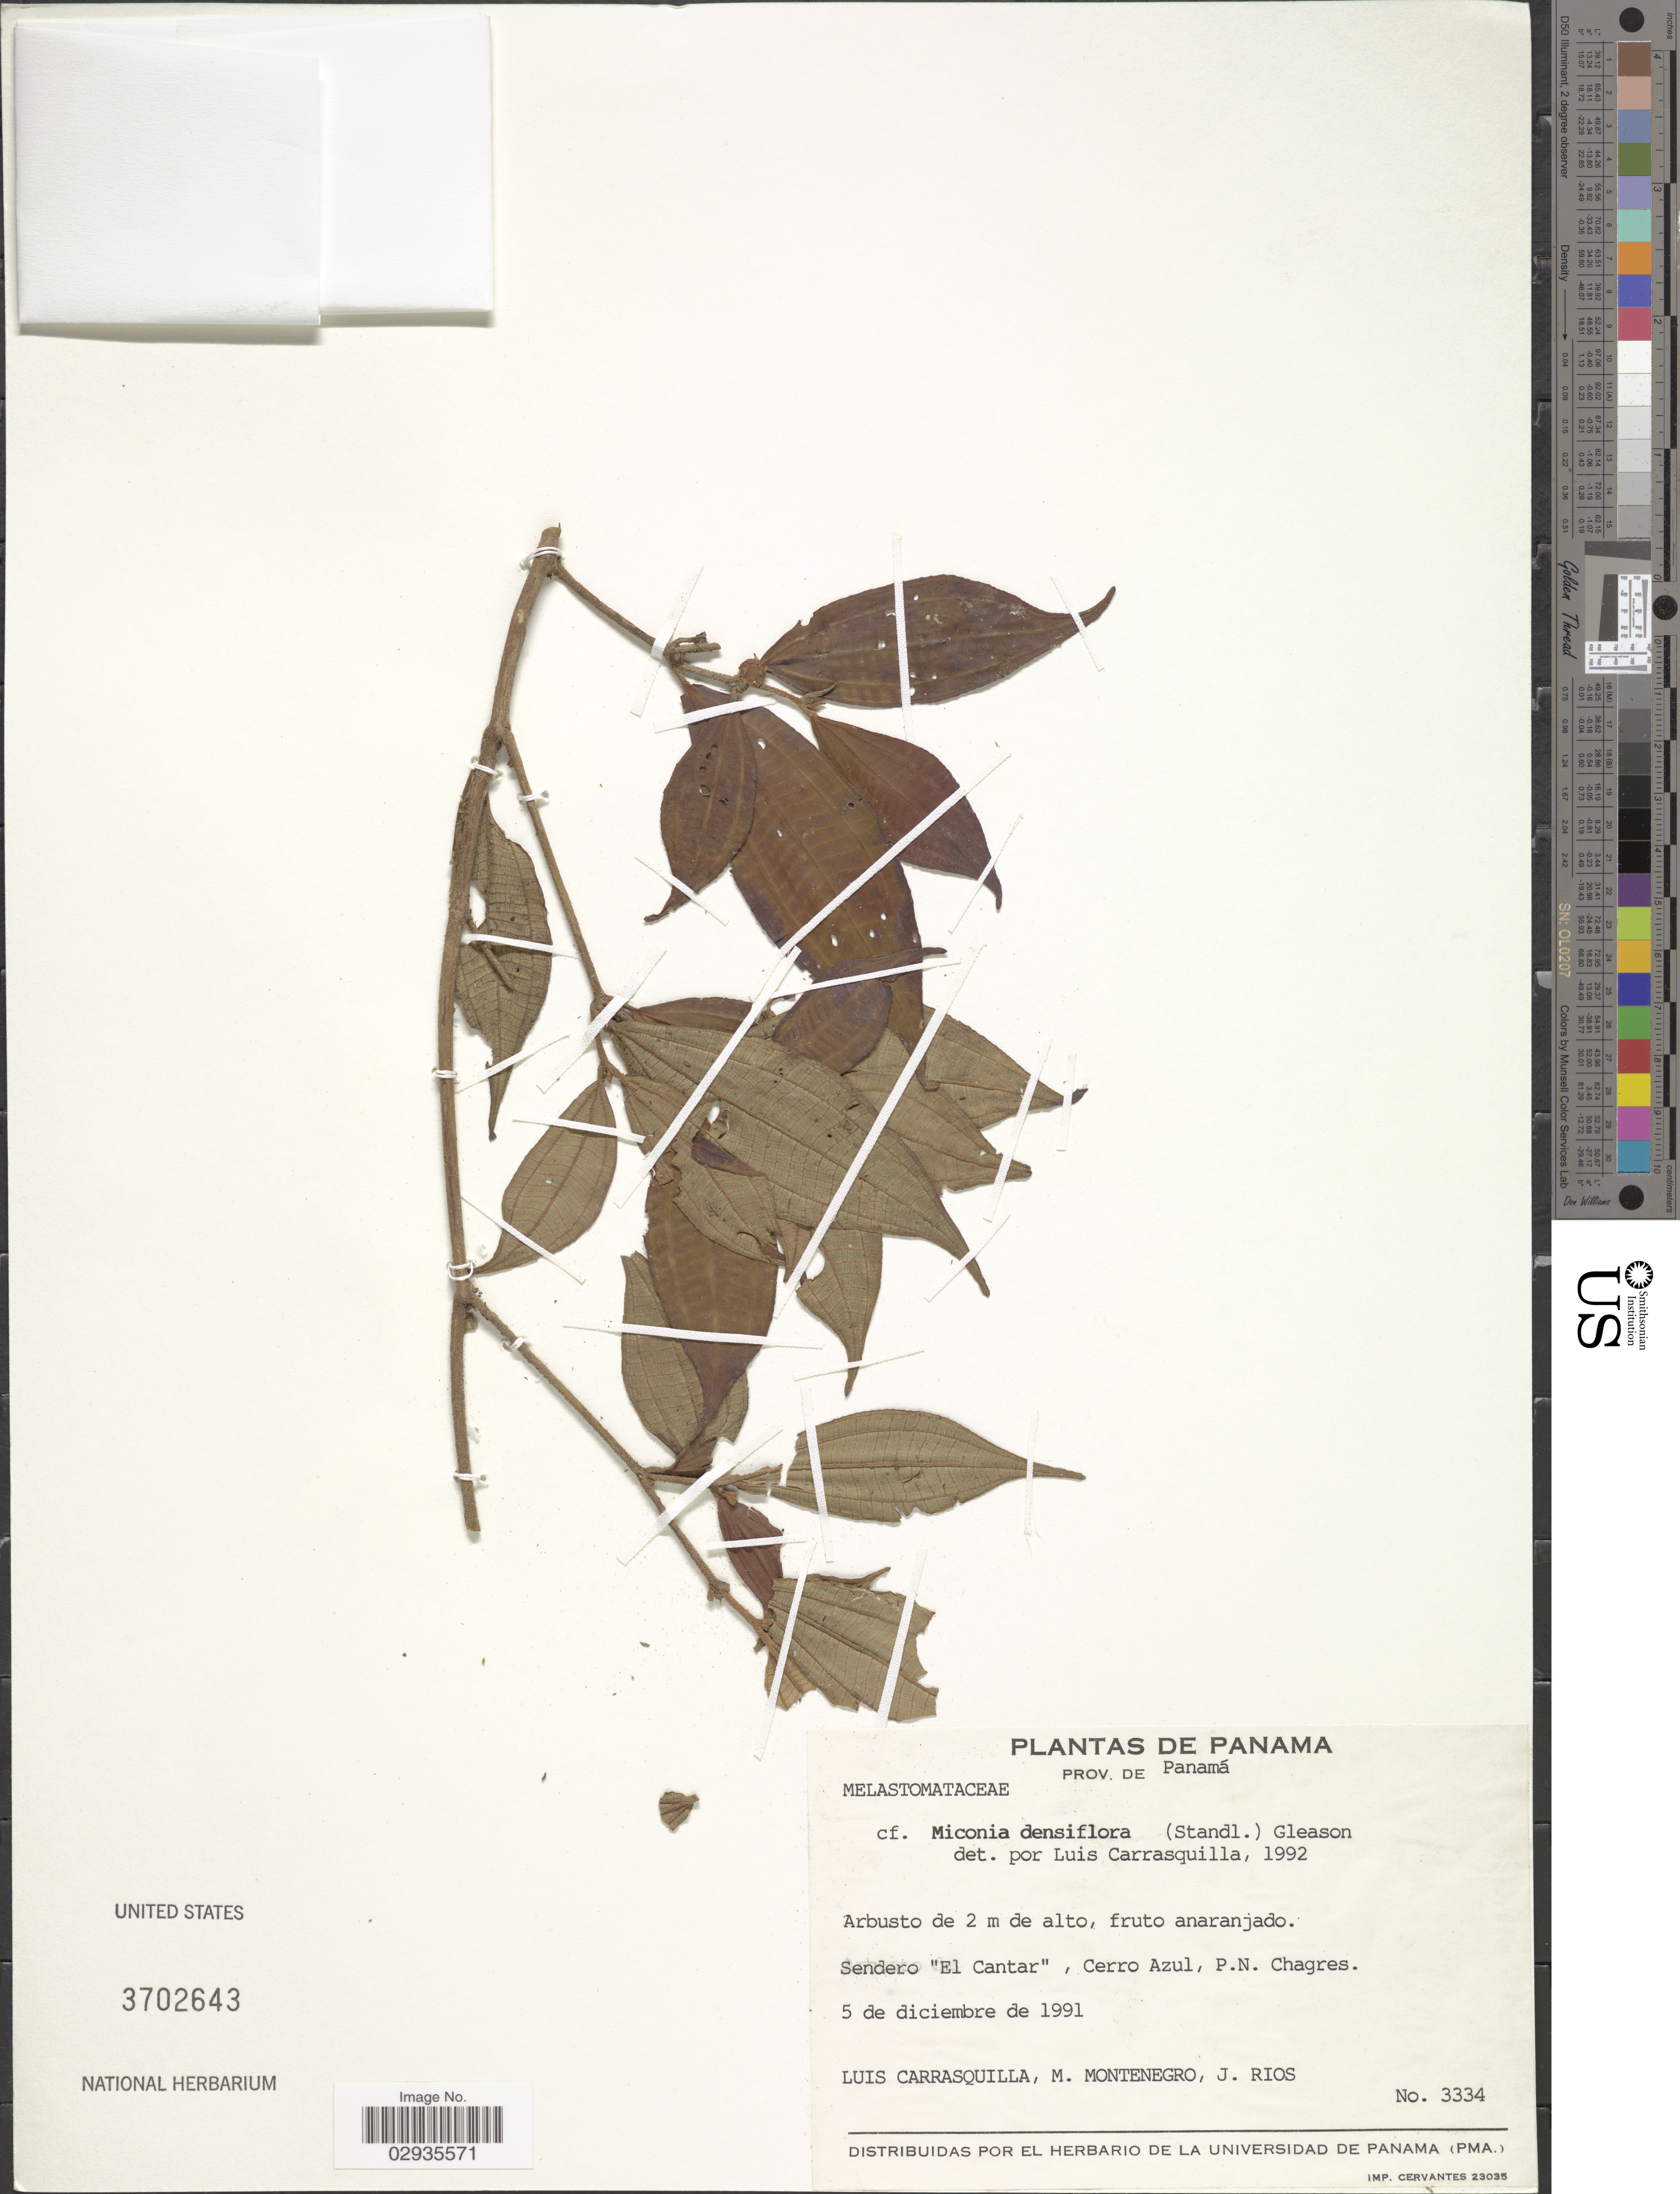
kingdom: Plantae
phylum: Tracheophyta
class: Magnoliopsida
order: Myrtales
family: Melastomataceae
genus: Miconia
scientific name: Miconia sp.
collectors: L. Carrasquilla, M. Montenegro & J. Rios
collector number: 3334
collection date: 1991-12-05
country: Panama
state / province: Panamá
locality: Sendero "El Cantar", Cerro Azul, P.N. Chagres.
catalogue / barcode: US 3702643